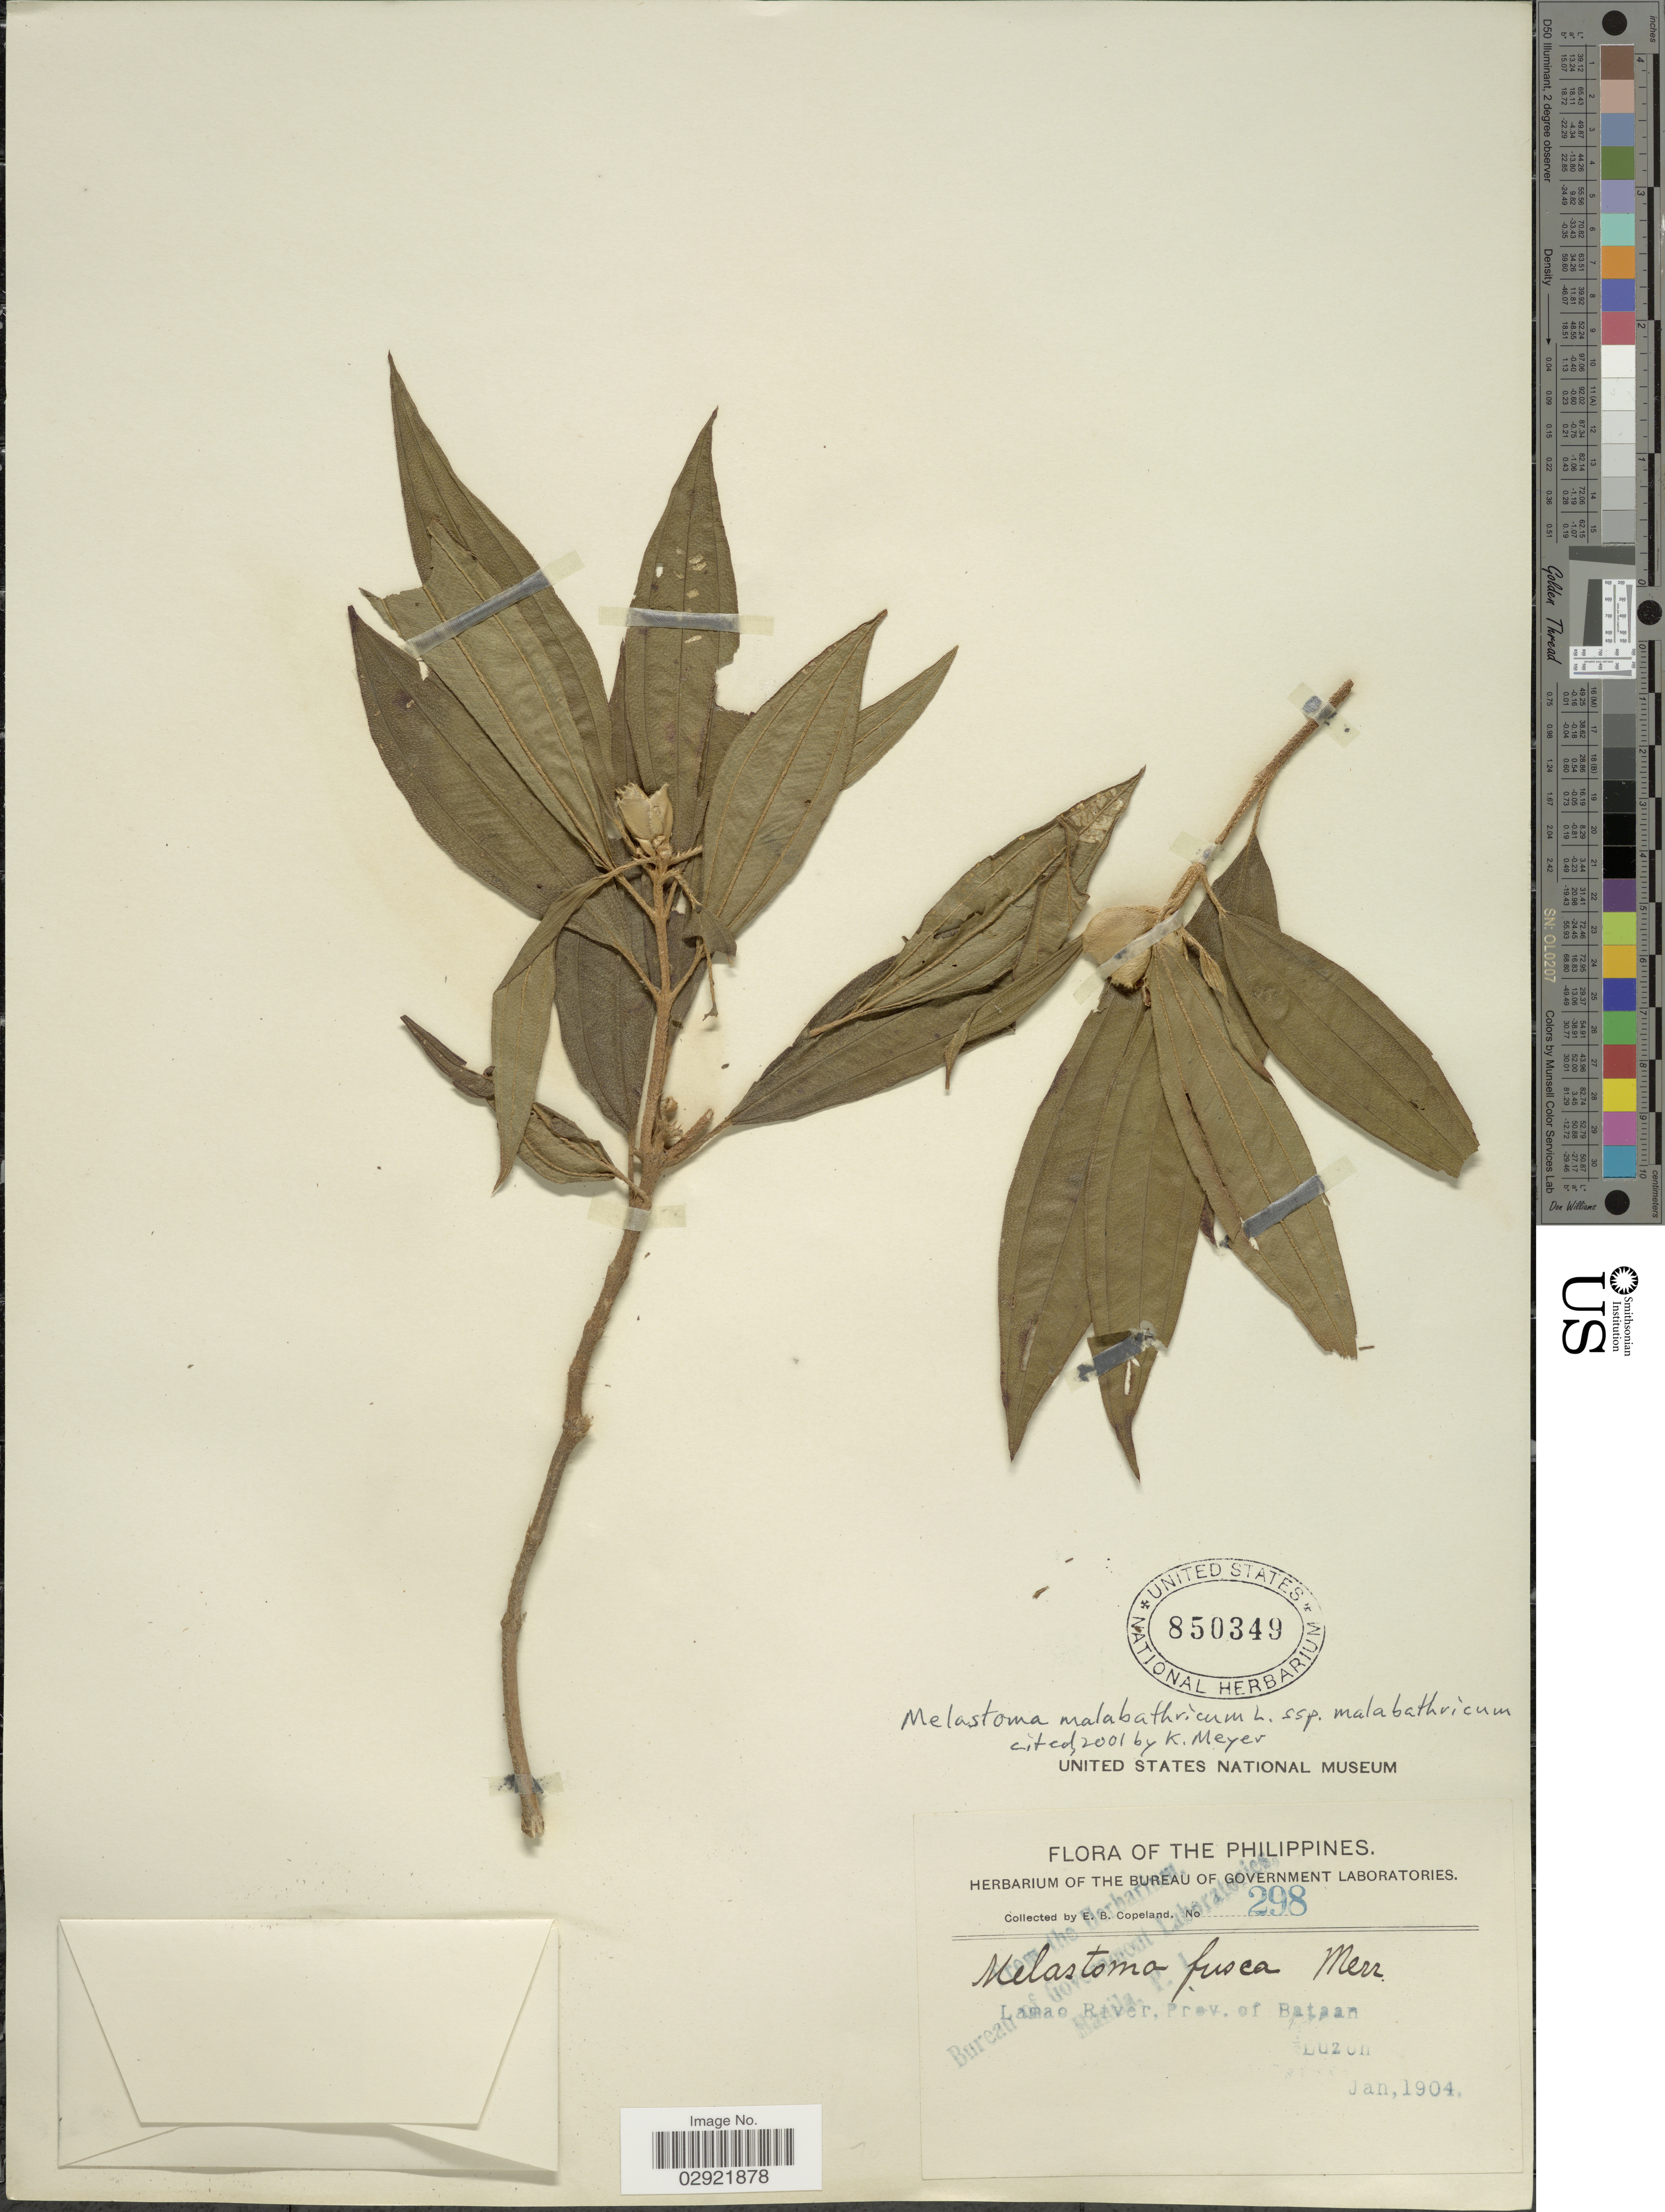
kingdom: Plantae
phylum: Tracheophyta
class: Magnoliopsida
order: Myrtales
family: Melastomataceae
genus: Melastoma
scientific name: Melastoma malabathricum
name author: L.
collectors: E. B. Copeland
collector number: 298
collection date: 1904-01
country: Philippines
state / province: Central Luzon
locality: Lamao River, Prov. of Bataan, Luzon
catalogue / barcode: US 850349